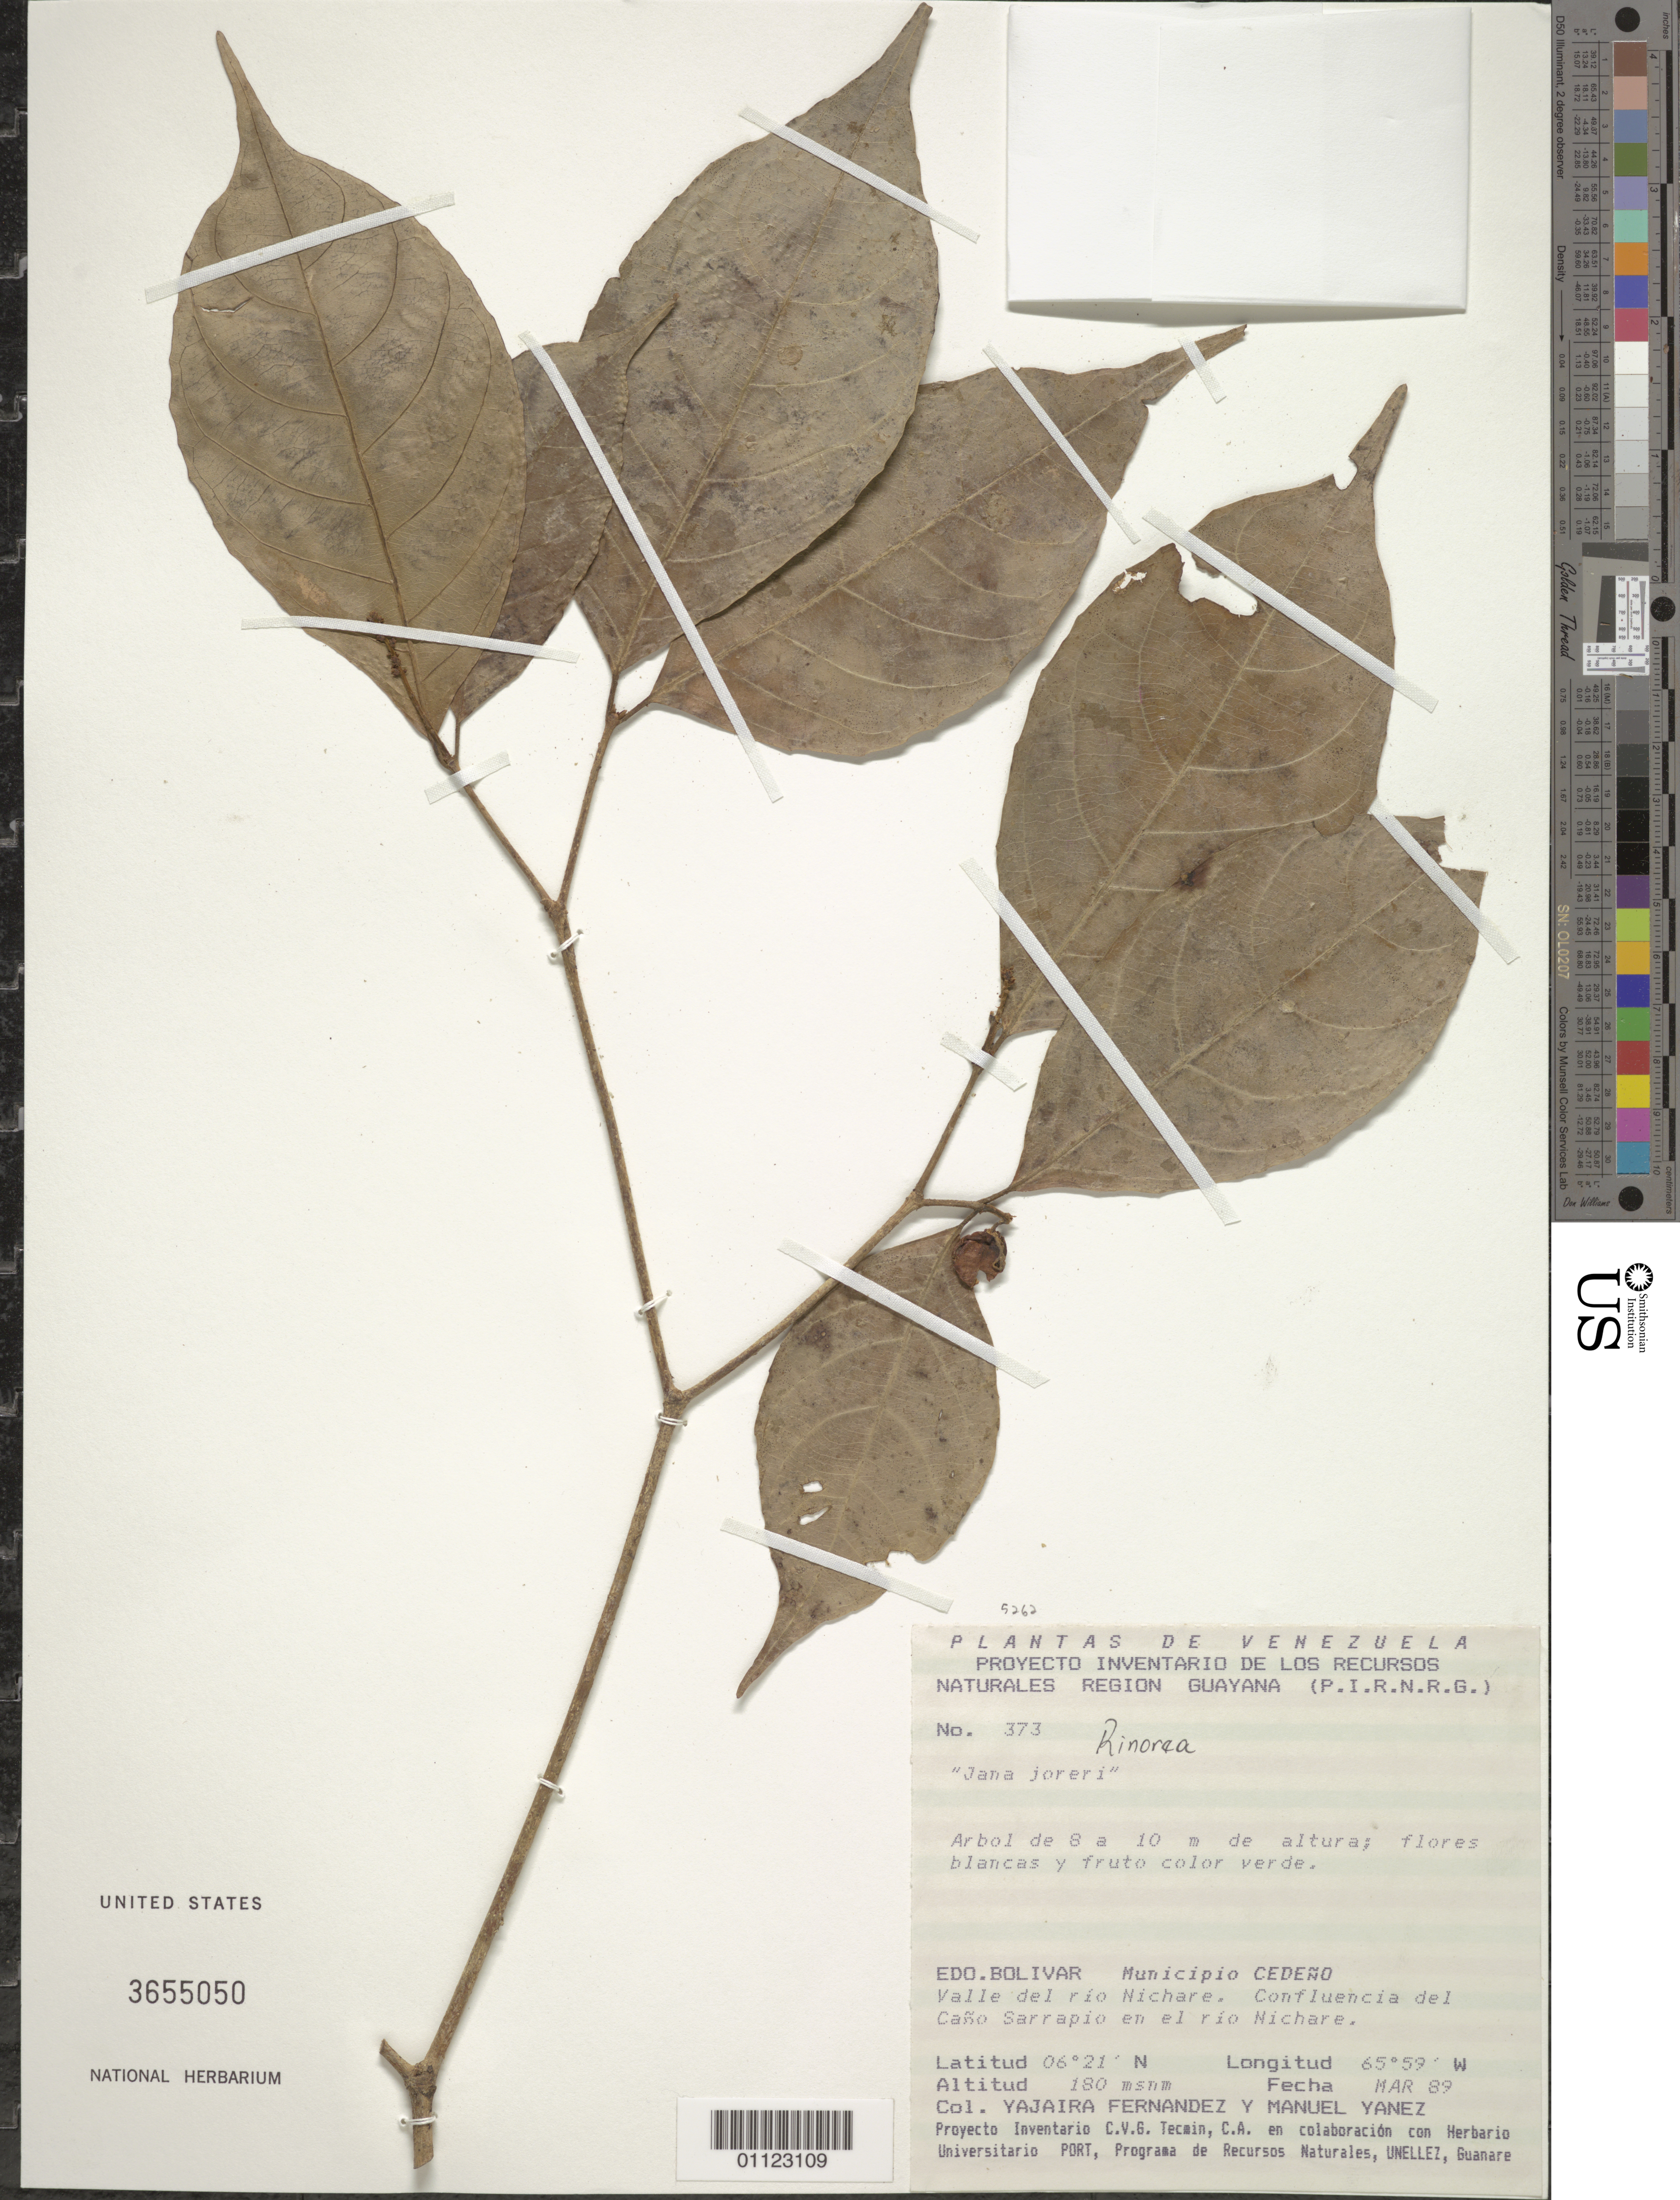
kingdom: Plantae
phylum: Tracheophyta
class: Magnoliopsida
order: Malpighiales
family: Violaceae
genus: Rinorea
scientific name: Rinorea sp.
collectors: Y. Fernandez & M. Yanez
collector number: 373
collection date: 1989-03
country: Venezuela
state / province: Bolívar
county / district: Cedeño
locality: Valle de Rio Nichare. Confluencia del Caño Sarrapio en el rio Nichare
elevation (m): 180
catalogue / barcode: US 3655050